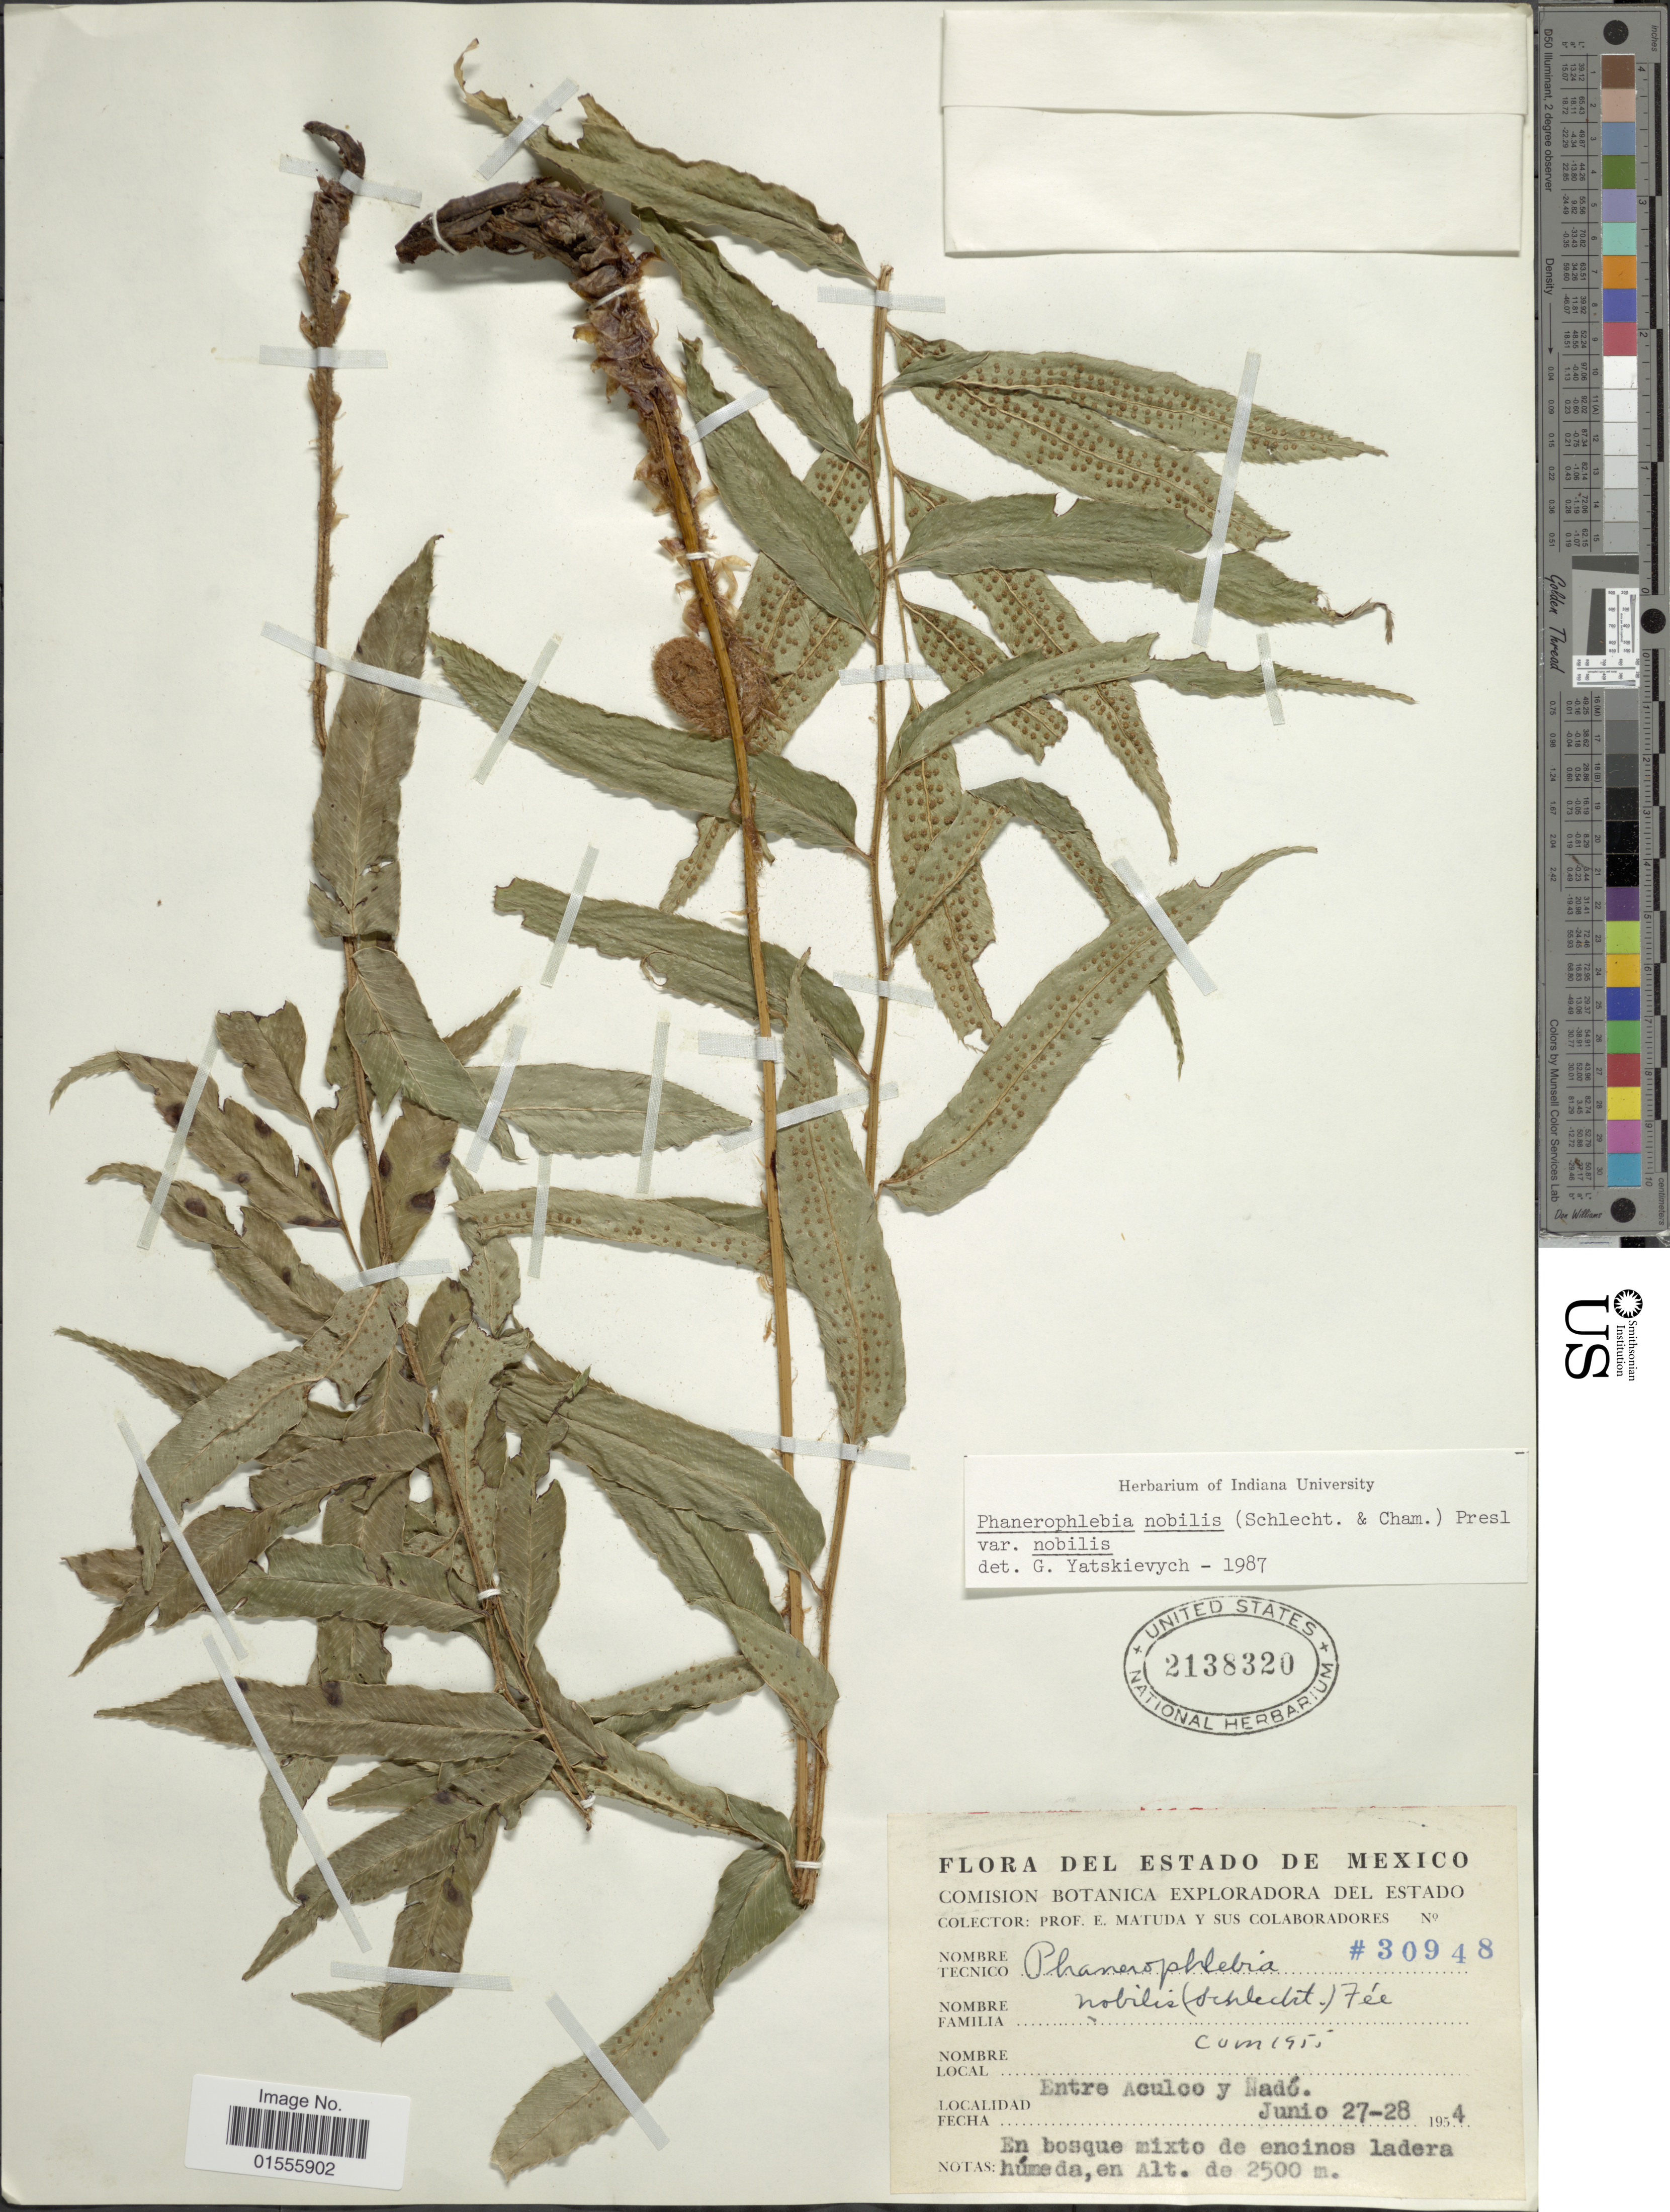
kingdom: Plantae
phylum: Tracheophyta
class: Polypodiopsida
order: Polypodiales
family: Dryopteridaceae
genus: Phanerophlebia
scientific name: Phanerophlebia nobilis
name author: (Schltdl. & Cham.) C. Presl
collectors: E. Matuda & Sus Colaboradores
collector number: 30948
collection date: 1954-06-27/1954-06-28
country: Mexico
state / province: México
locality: Entre Aculco y Nadó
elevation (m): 2500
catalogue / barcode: US 2138320